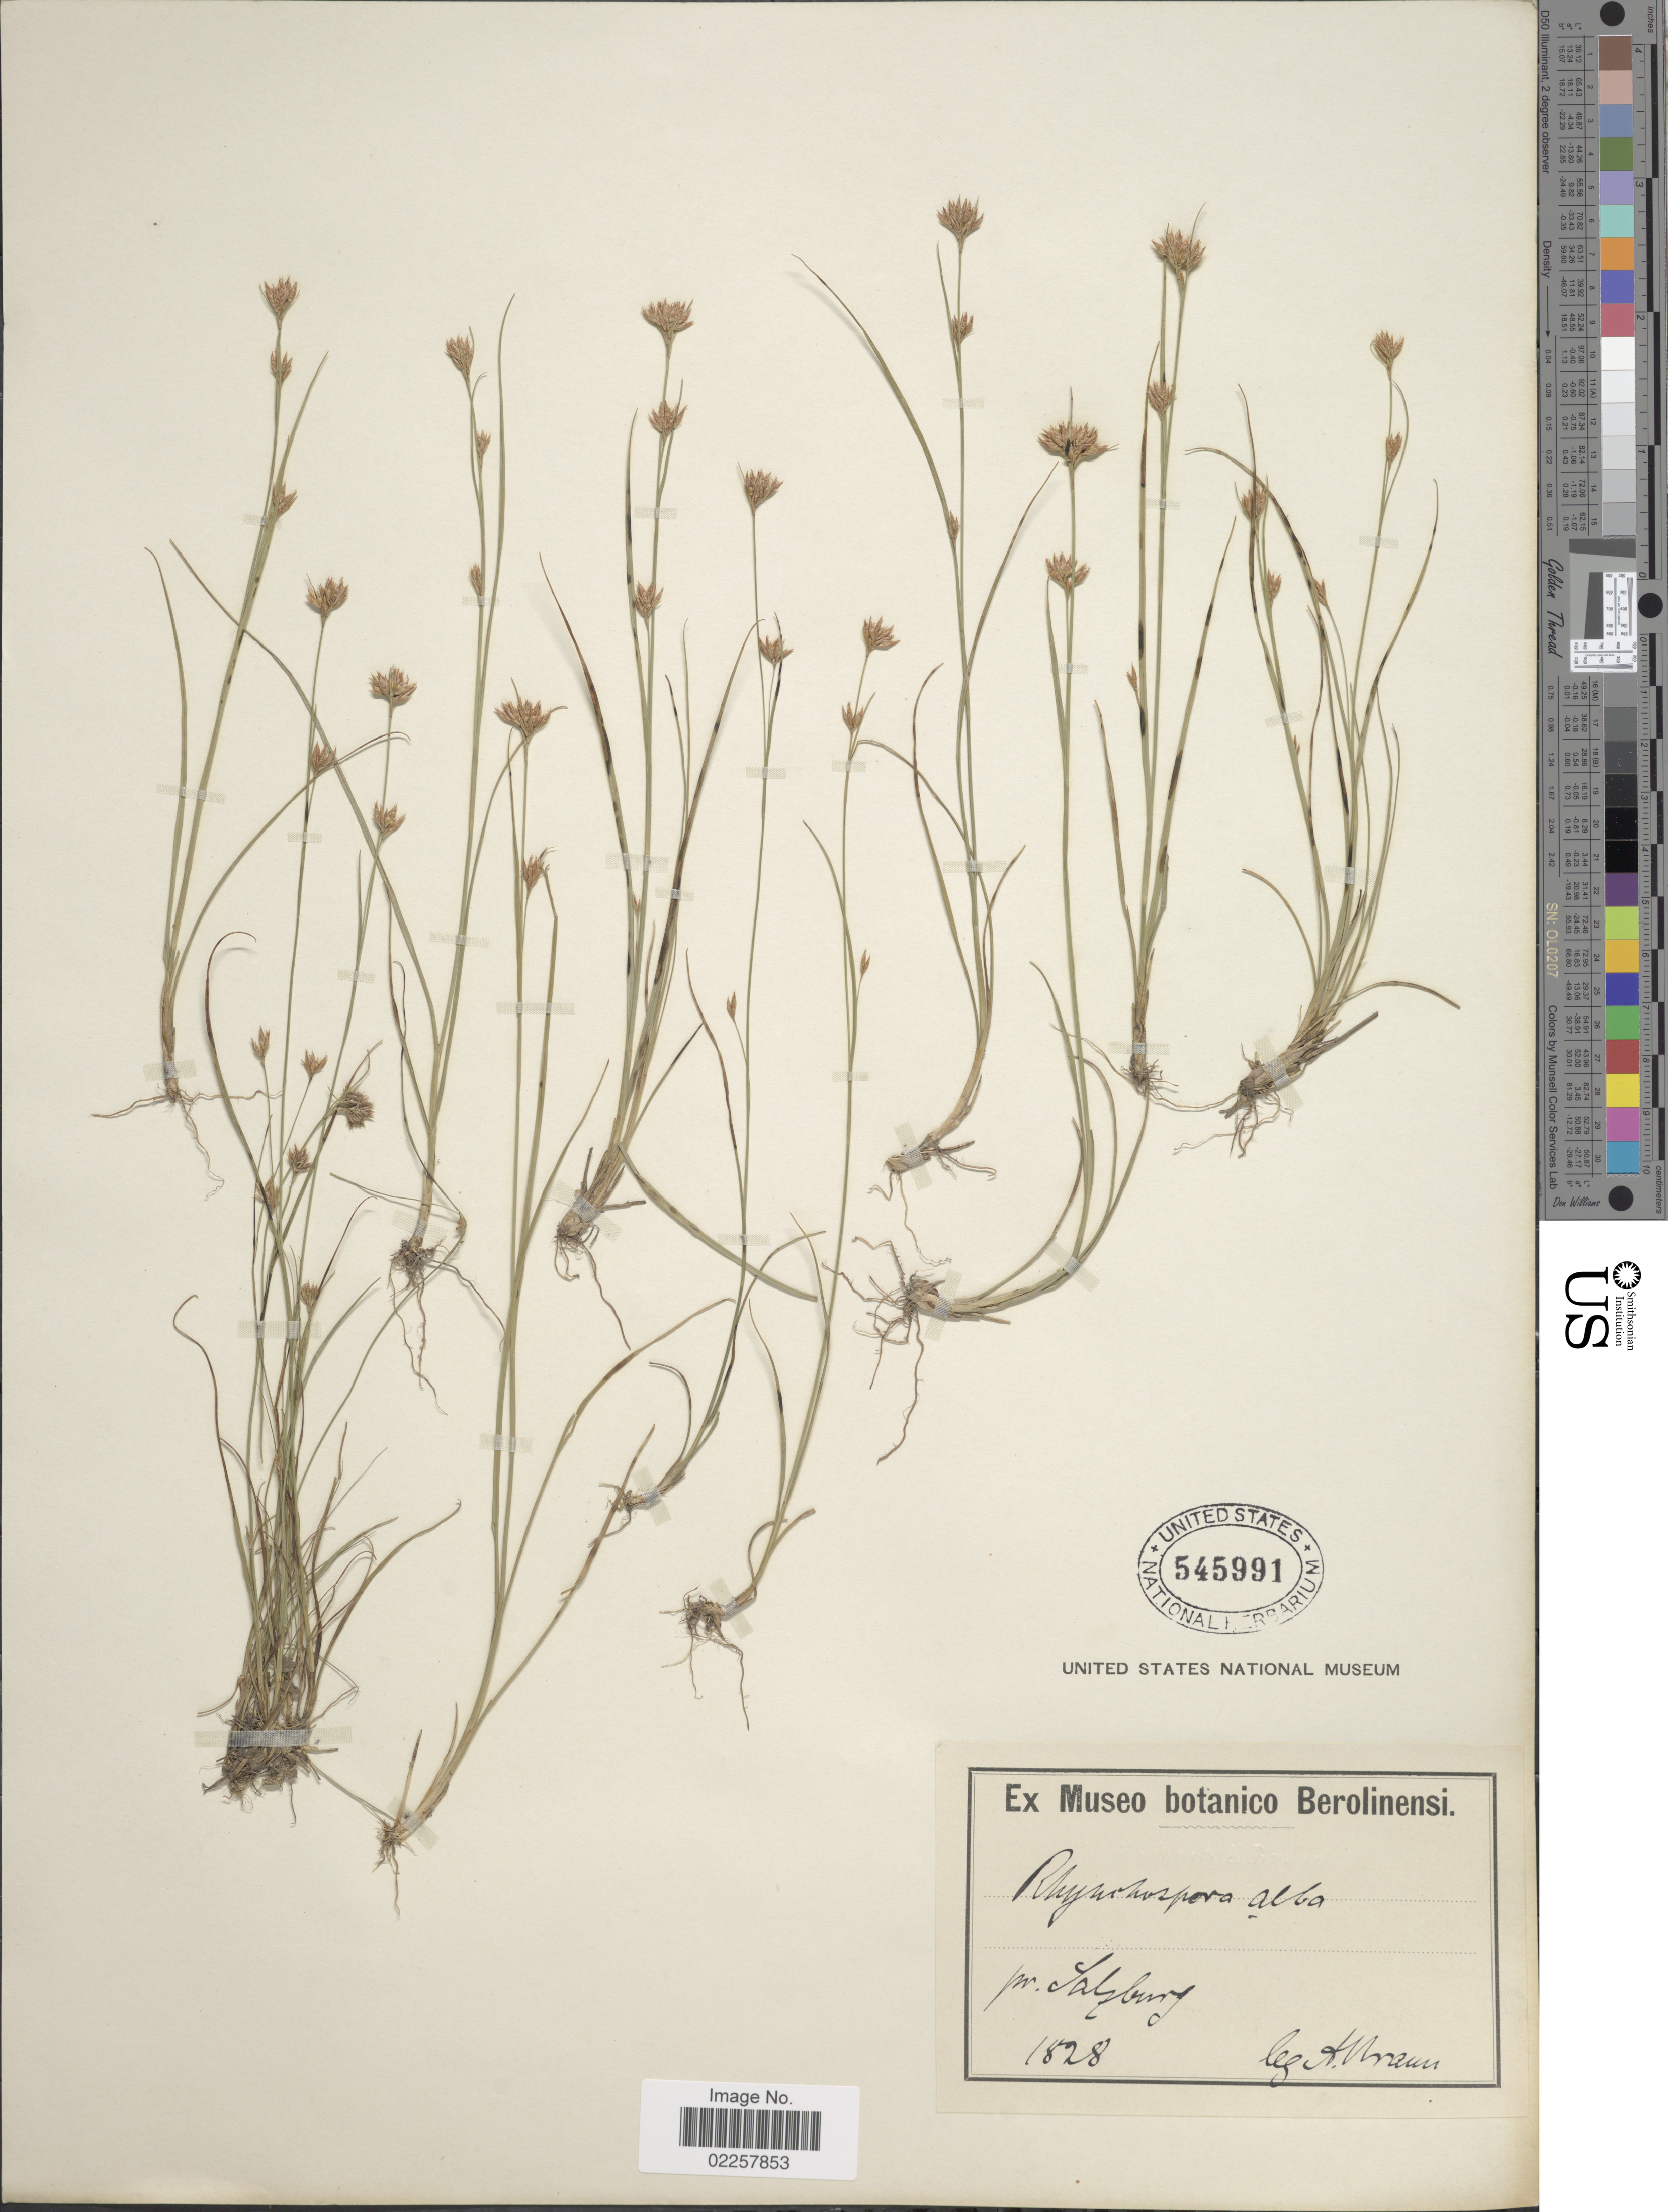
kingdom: Plantae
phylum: Tracheophyta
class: Liliopsida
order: Poales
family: Cyperaceae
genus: Rhynchospora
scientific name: Rhynchospora alba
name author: (L.) Vahl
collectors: A. Braun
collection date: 1828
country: Austria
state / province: Salzburg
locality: Pr. Salzburg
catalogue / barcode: US 545991